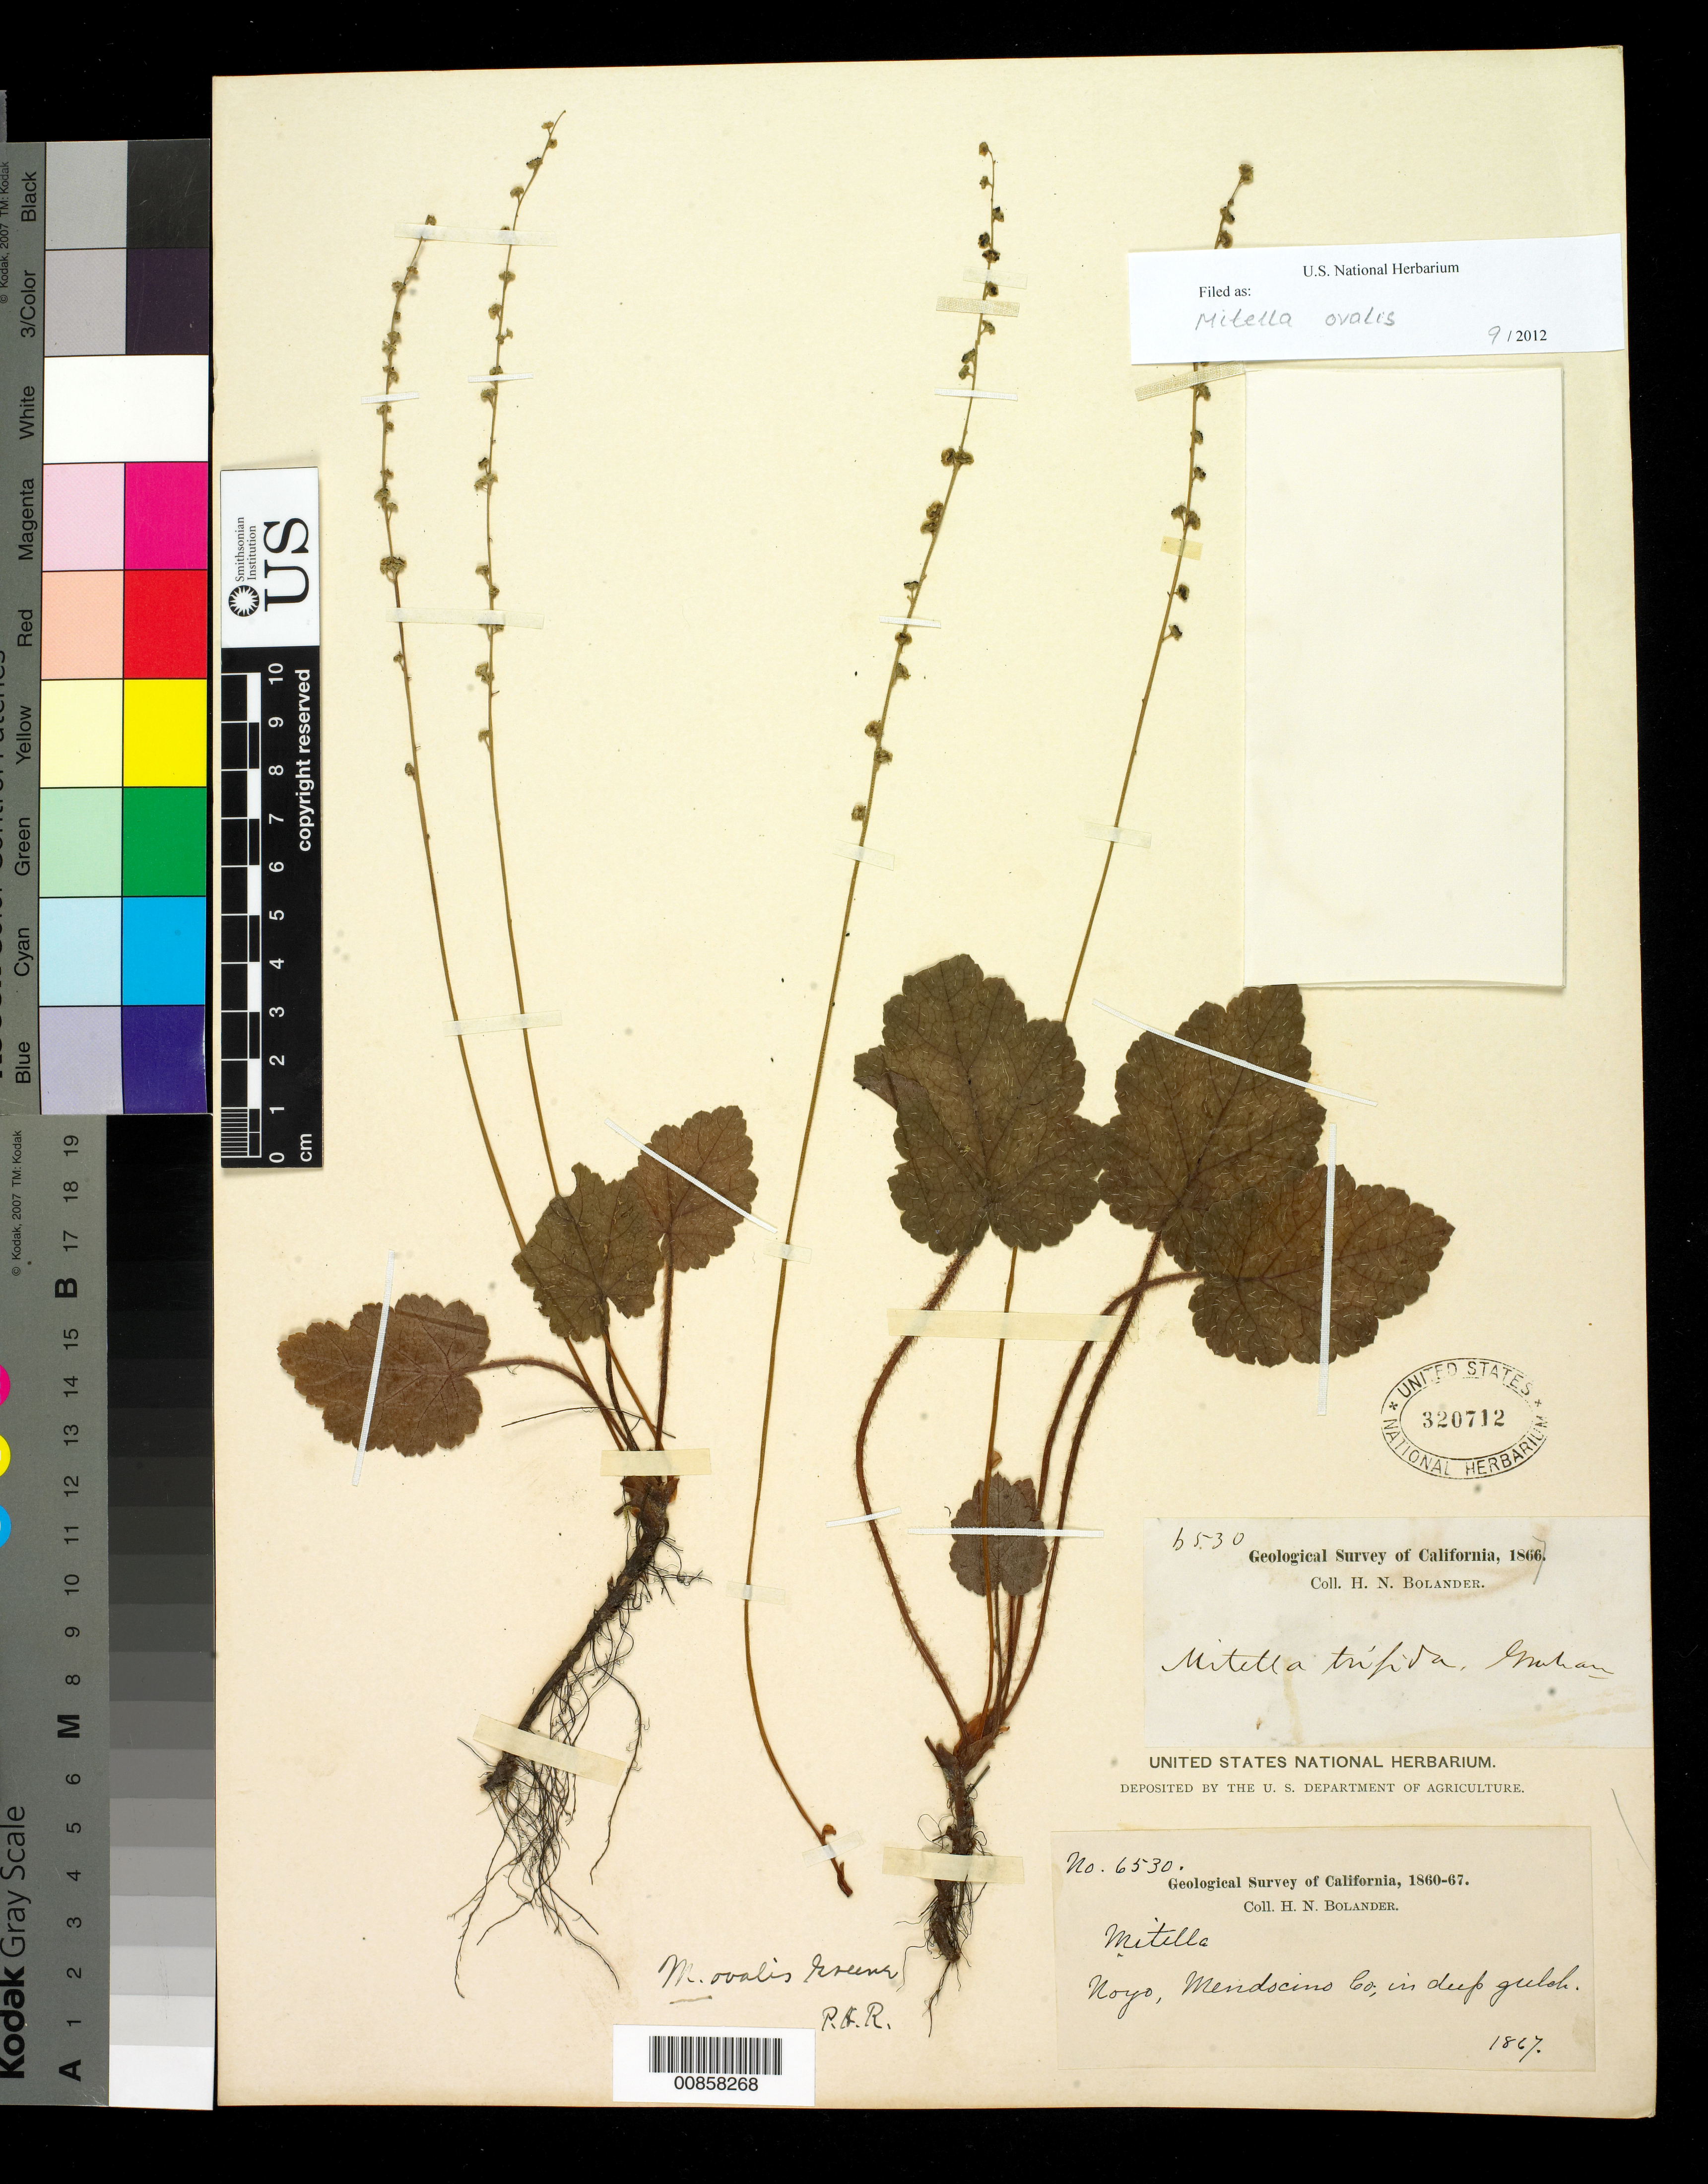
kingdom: Plantae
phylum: Tracheophyta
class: Magnoliopsida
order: Saxifragales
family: Saxifragaceae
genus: Mitella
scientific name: Mitella ovalis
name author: Greene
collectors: H. Bolander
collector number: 6530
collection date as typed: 1867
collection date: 1867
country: United States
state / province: California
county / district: Mendocino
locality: Noyo, in deep guloh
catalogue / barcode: US 320712